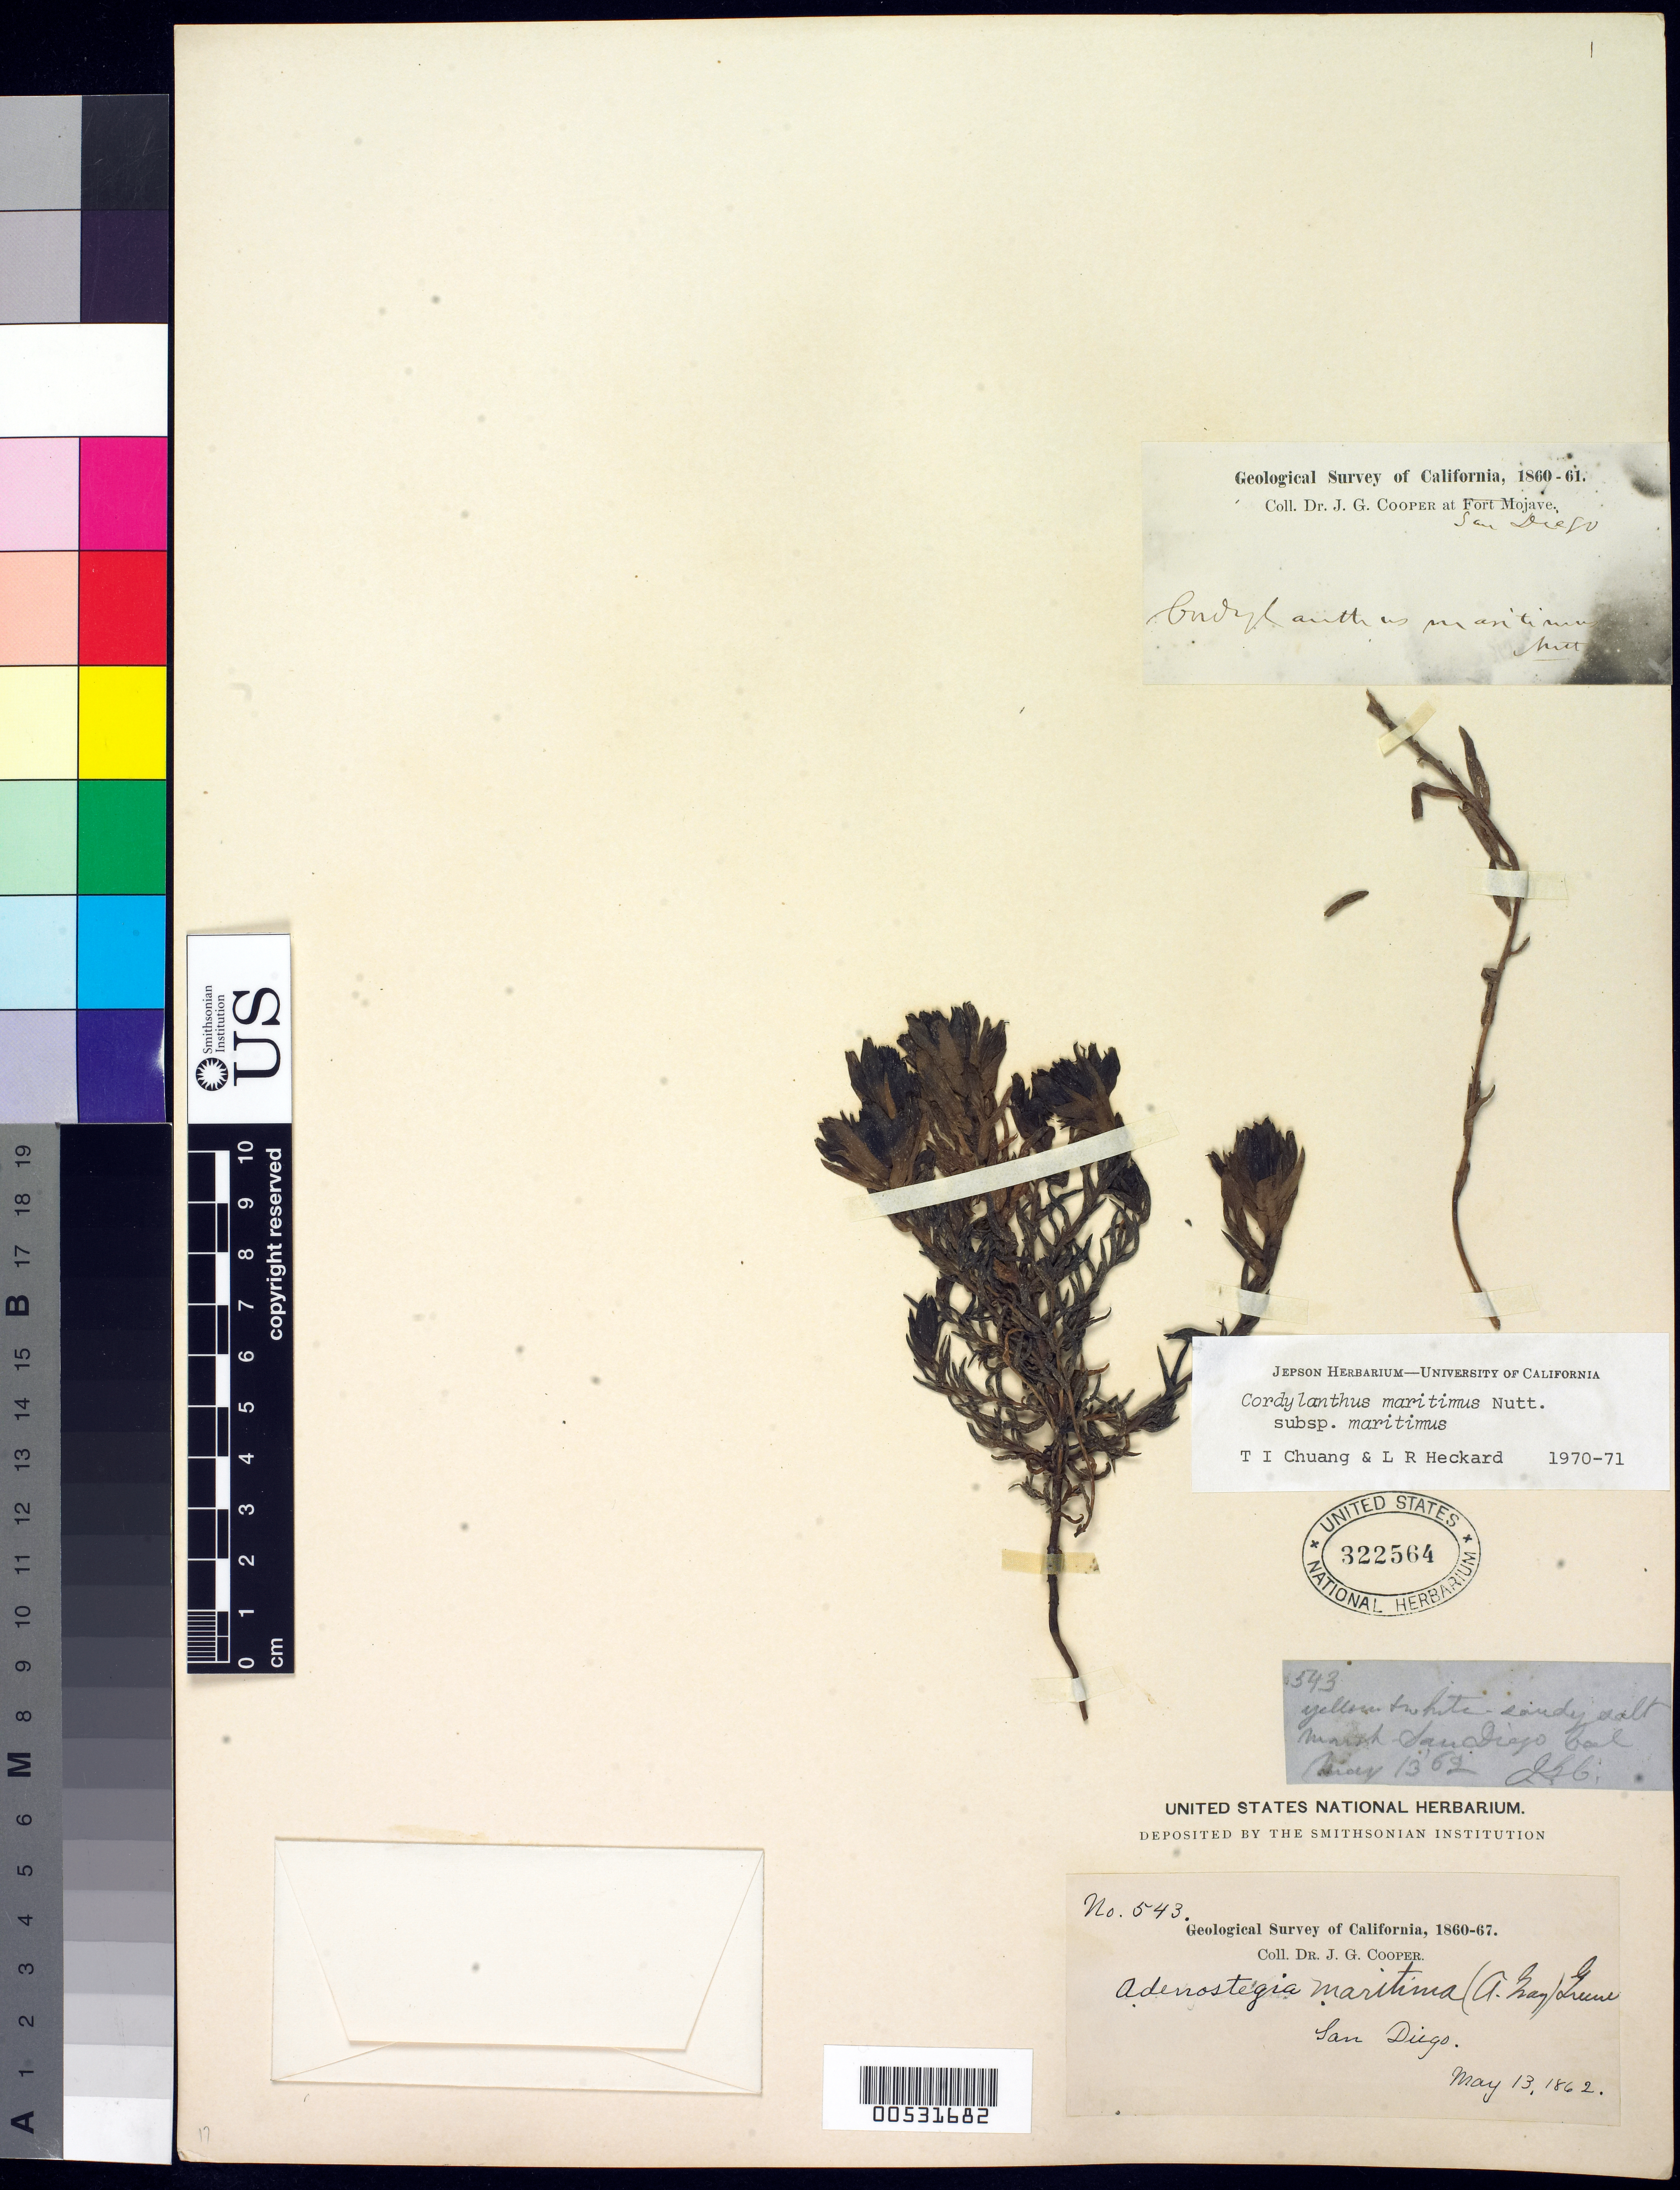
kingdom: Plantae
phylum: Tracheophyta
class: Magnoliopsida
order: Lamiales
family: Orobanchaceae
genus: Chloropyron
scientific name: Chloropyron maritimum subsp. maritimum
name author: (Nutt. ex Benth.) A. Heller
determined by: Barringer, K. A.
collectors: J. G. Cooper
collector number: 543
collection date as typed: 13 May 1862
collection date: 1862-05-13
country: United States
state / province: California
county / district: San Diego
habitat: Yellow and white sandy salt marsh.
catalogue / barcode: US 322564